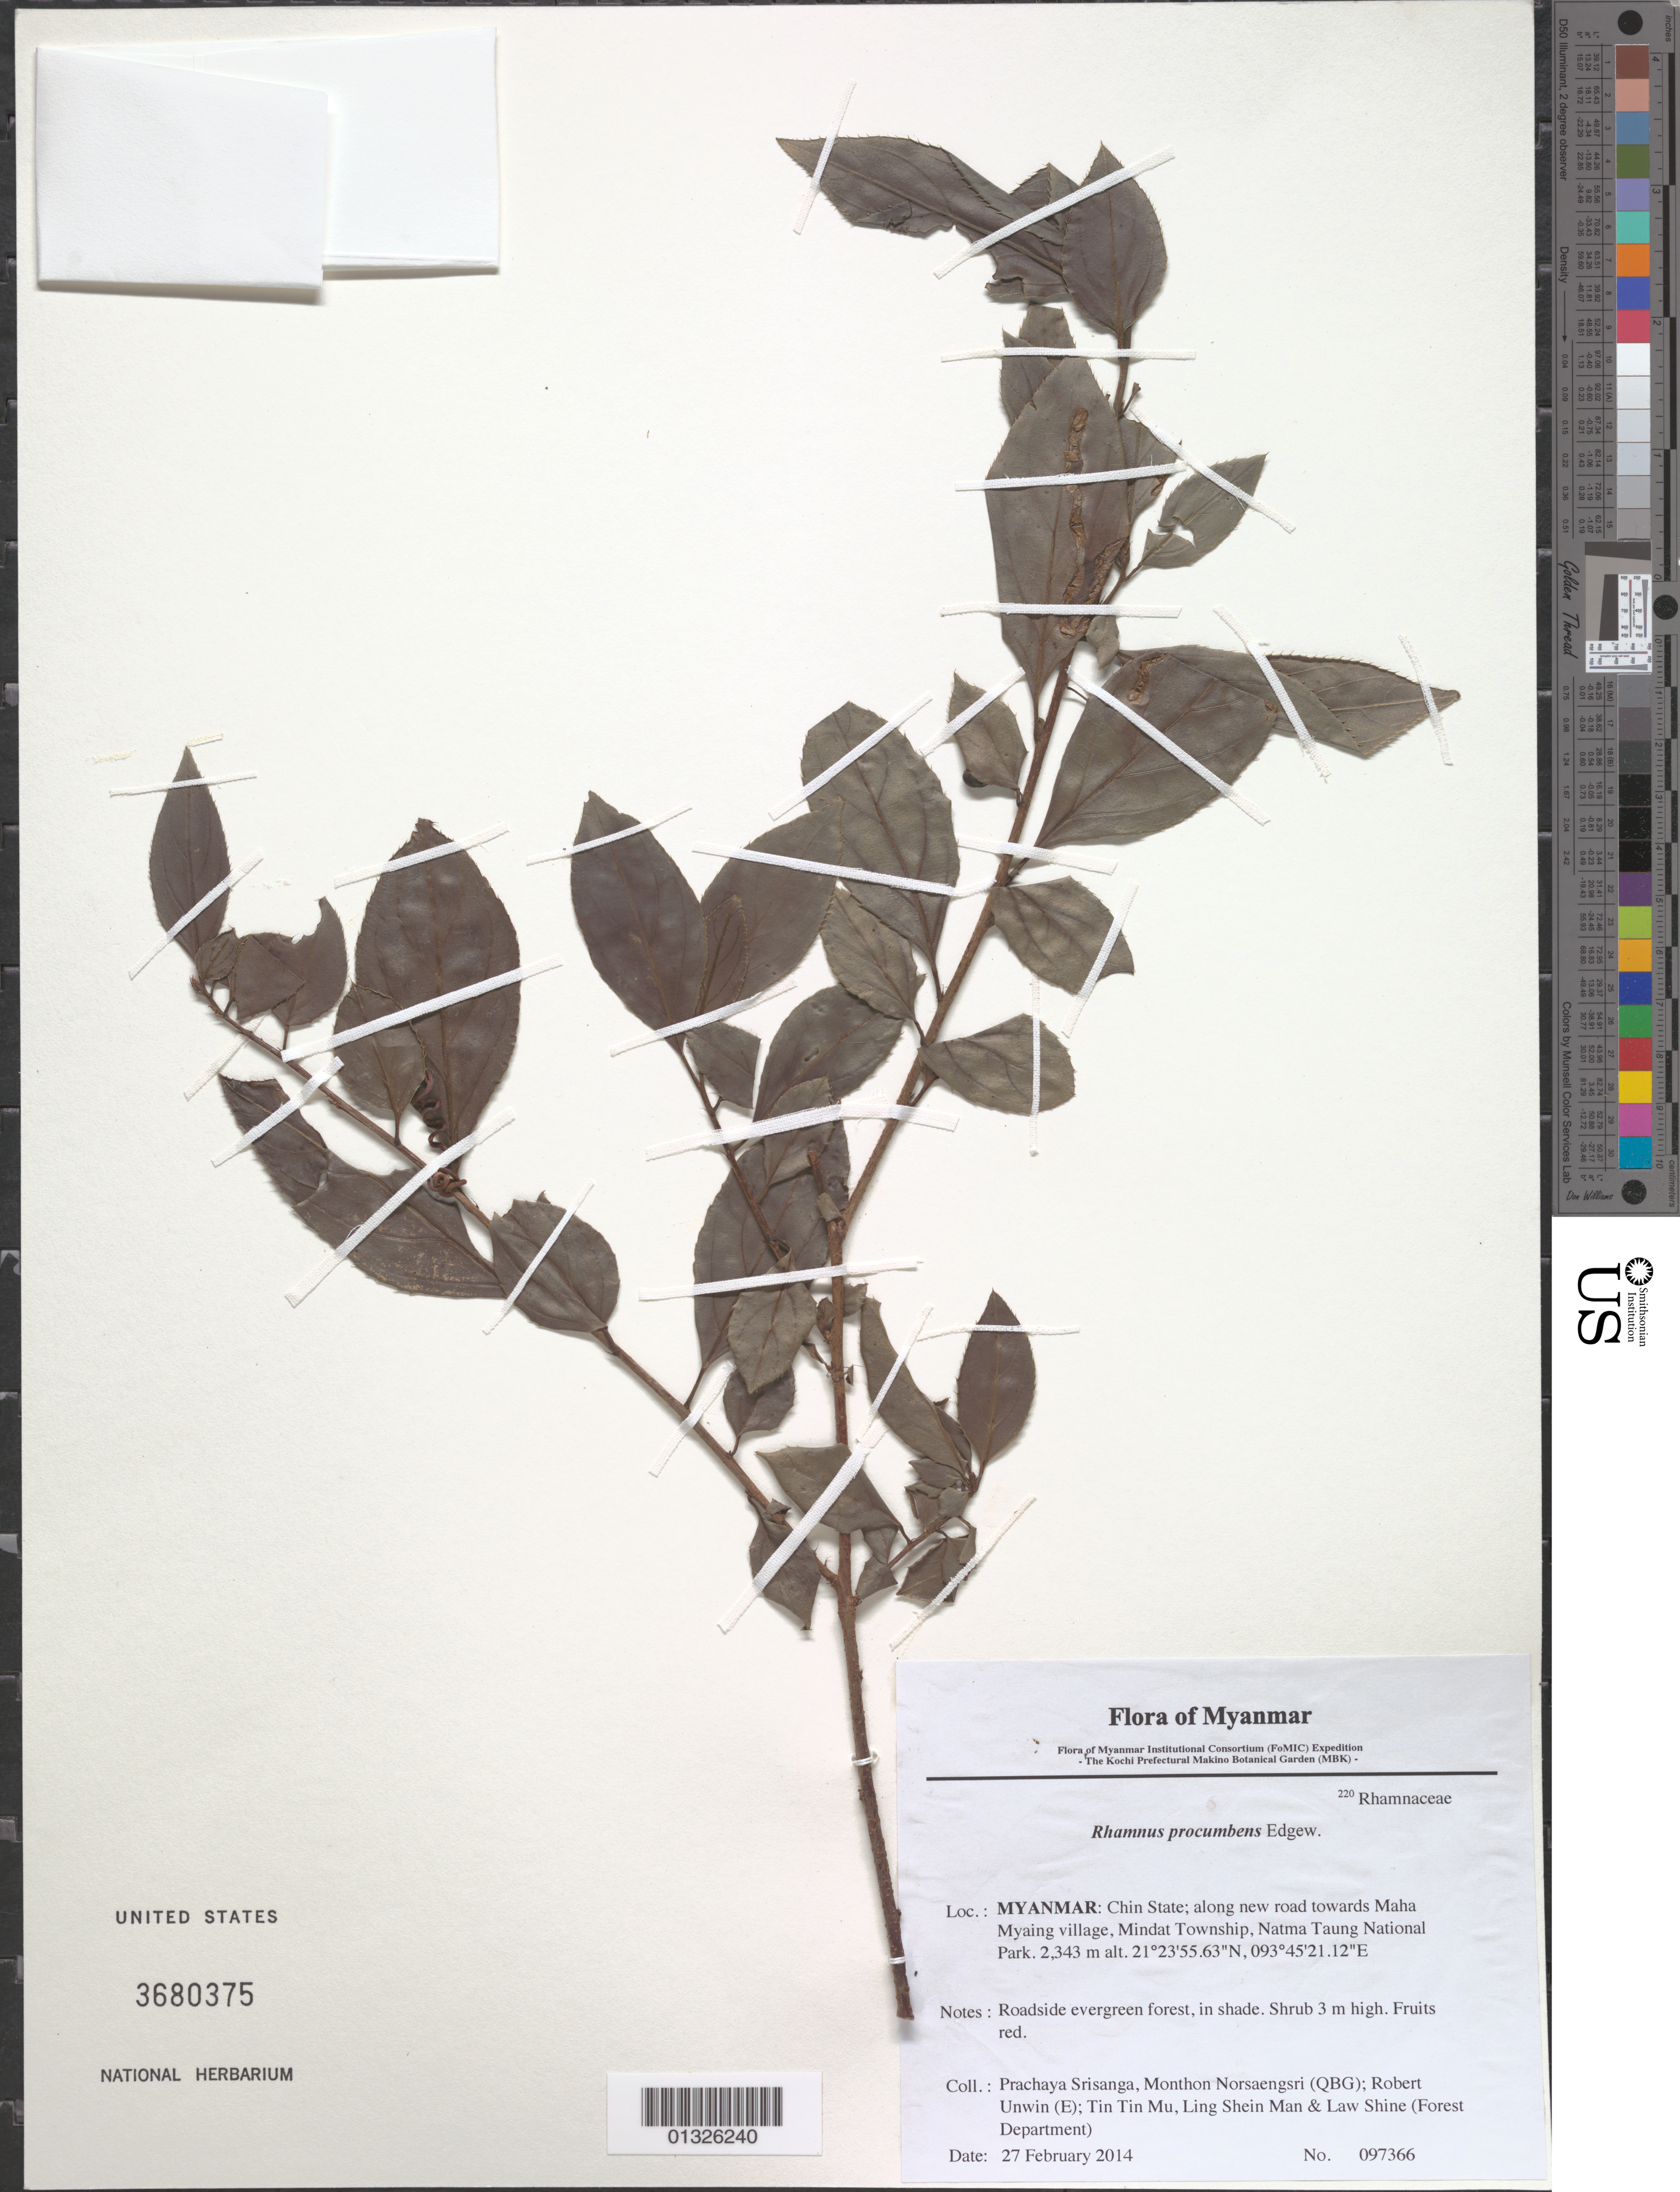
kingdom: Plantae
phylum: Tracheophyta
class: Magnoliopsida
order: Rosales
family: Rhamnaceae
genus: Rhamnus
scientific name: Rhamnus procumbens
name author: Edgew.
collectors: P. Srisanga, M. Norsaengsri, R. Unwin, Tin Tin Mu, Ling Shein Man & L. Shine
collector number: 97366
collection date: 2014-02-27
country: Myanmar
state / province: Chin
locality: Along new road towards Maha Myaing village, Mindat Township, Natma Taung National Park.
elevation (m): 2343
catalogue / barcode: US 3680375